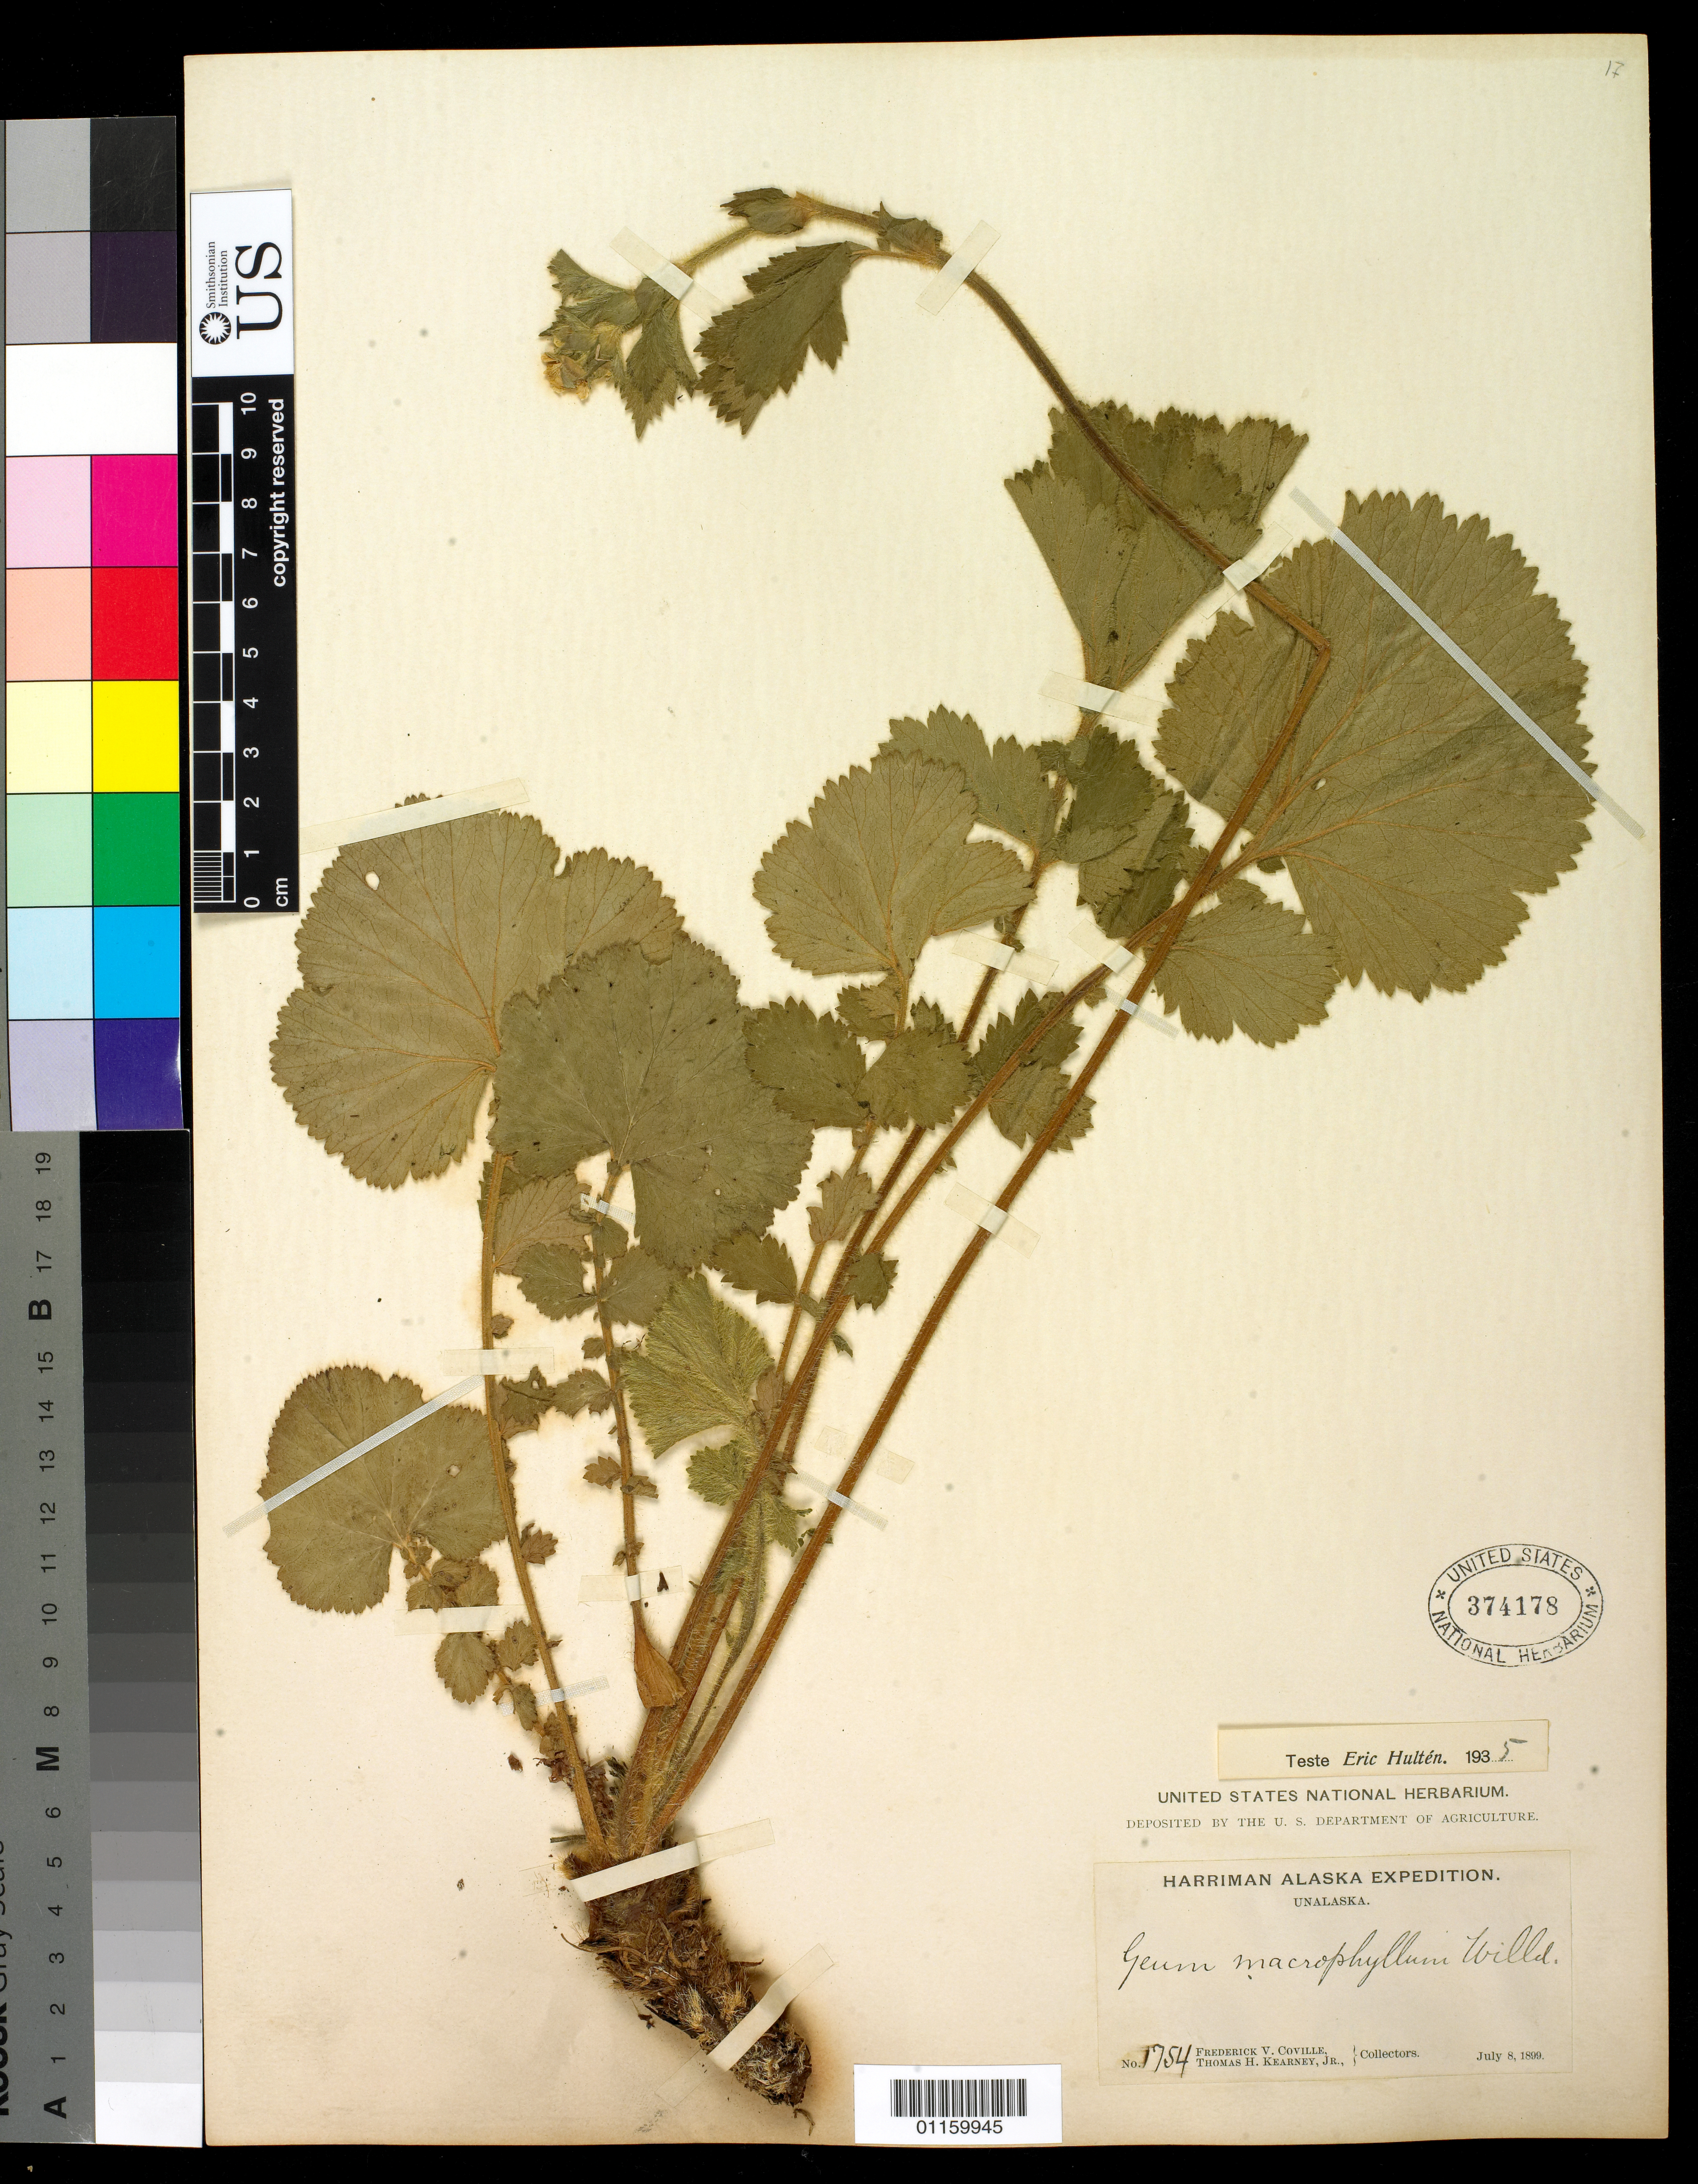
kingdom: Plantae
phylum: Tracheophyta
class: Magnoliopsida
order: Rosales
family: Rosaceae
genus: Geum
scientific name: Geum macrophyllum var. perincisum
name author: (Rydb.) Raup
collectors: F. V. Coville & T. H. Kearney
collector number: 1754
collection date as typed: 08 Jul 1899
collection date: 1899-07-08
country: United States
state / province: Alaska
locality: Unalaska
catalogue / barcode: US 374178